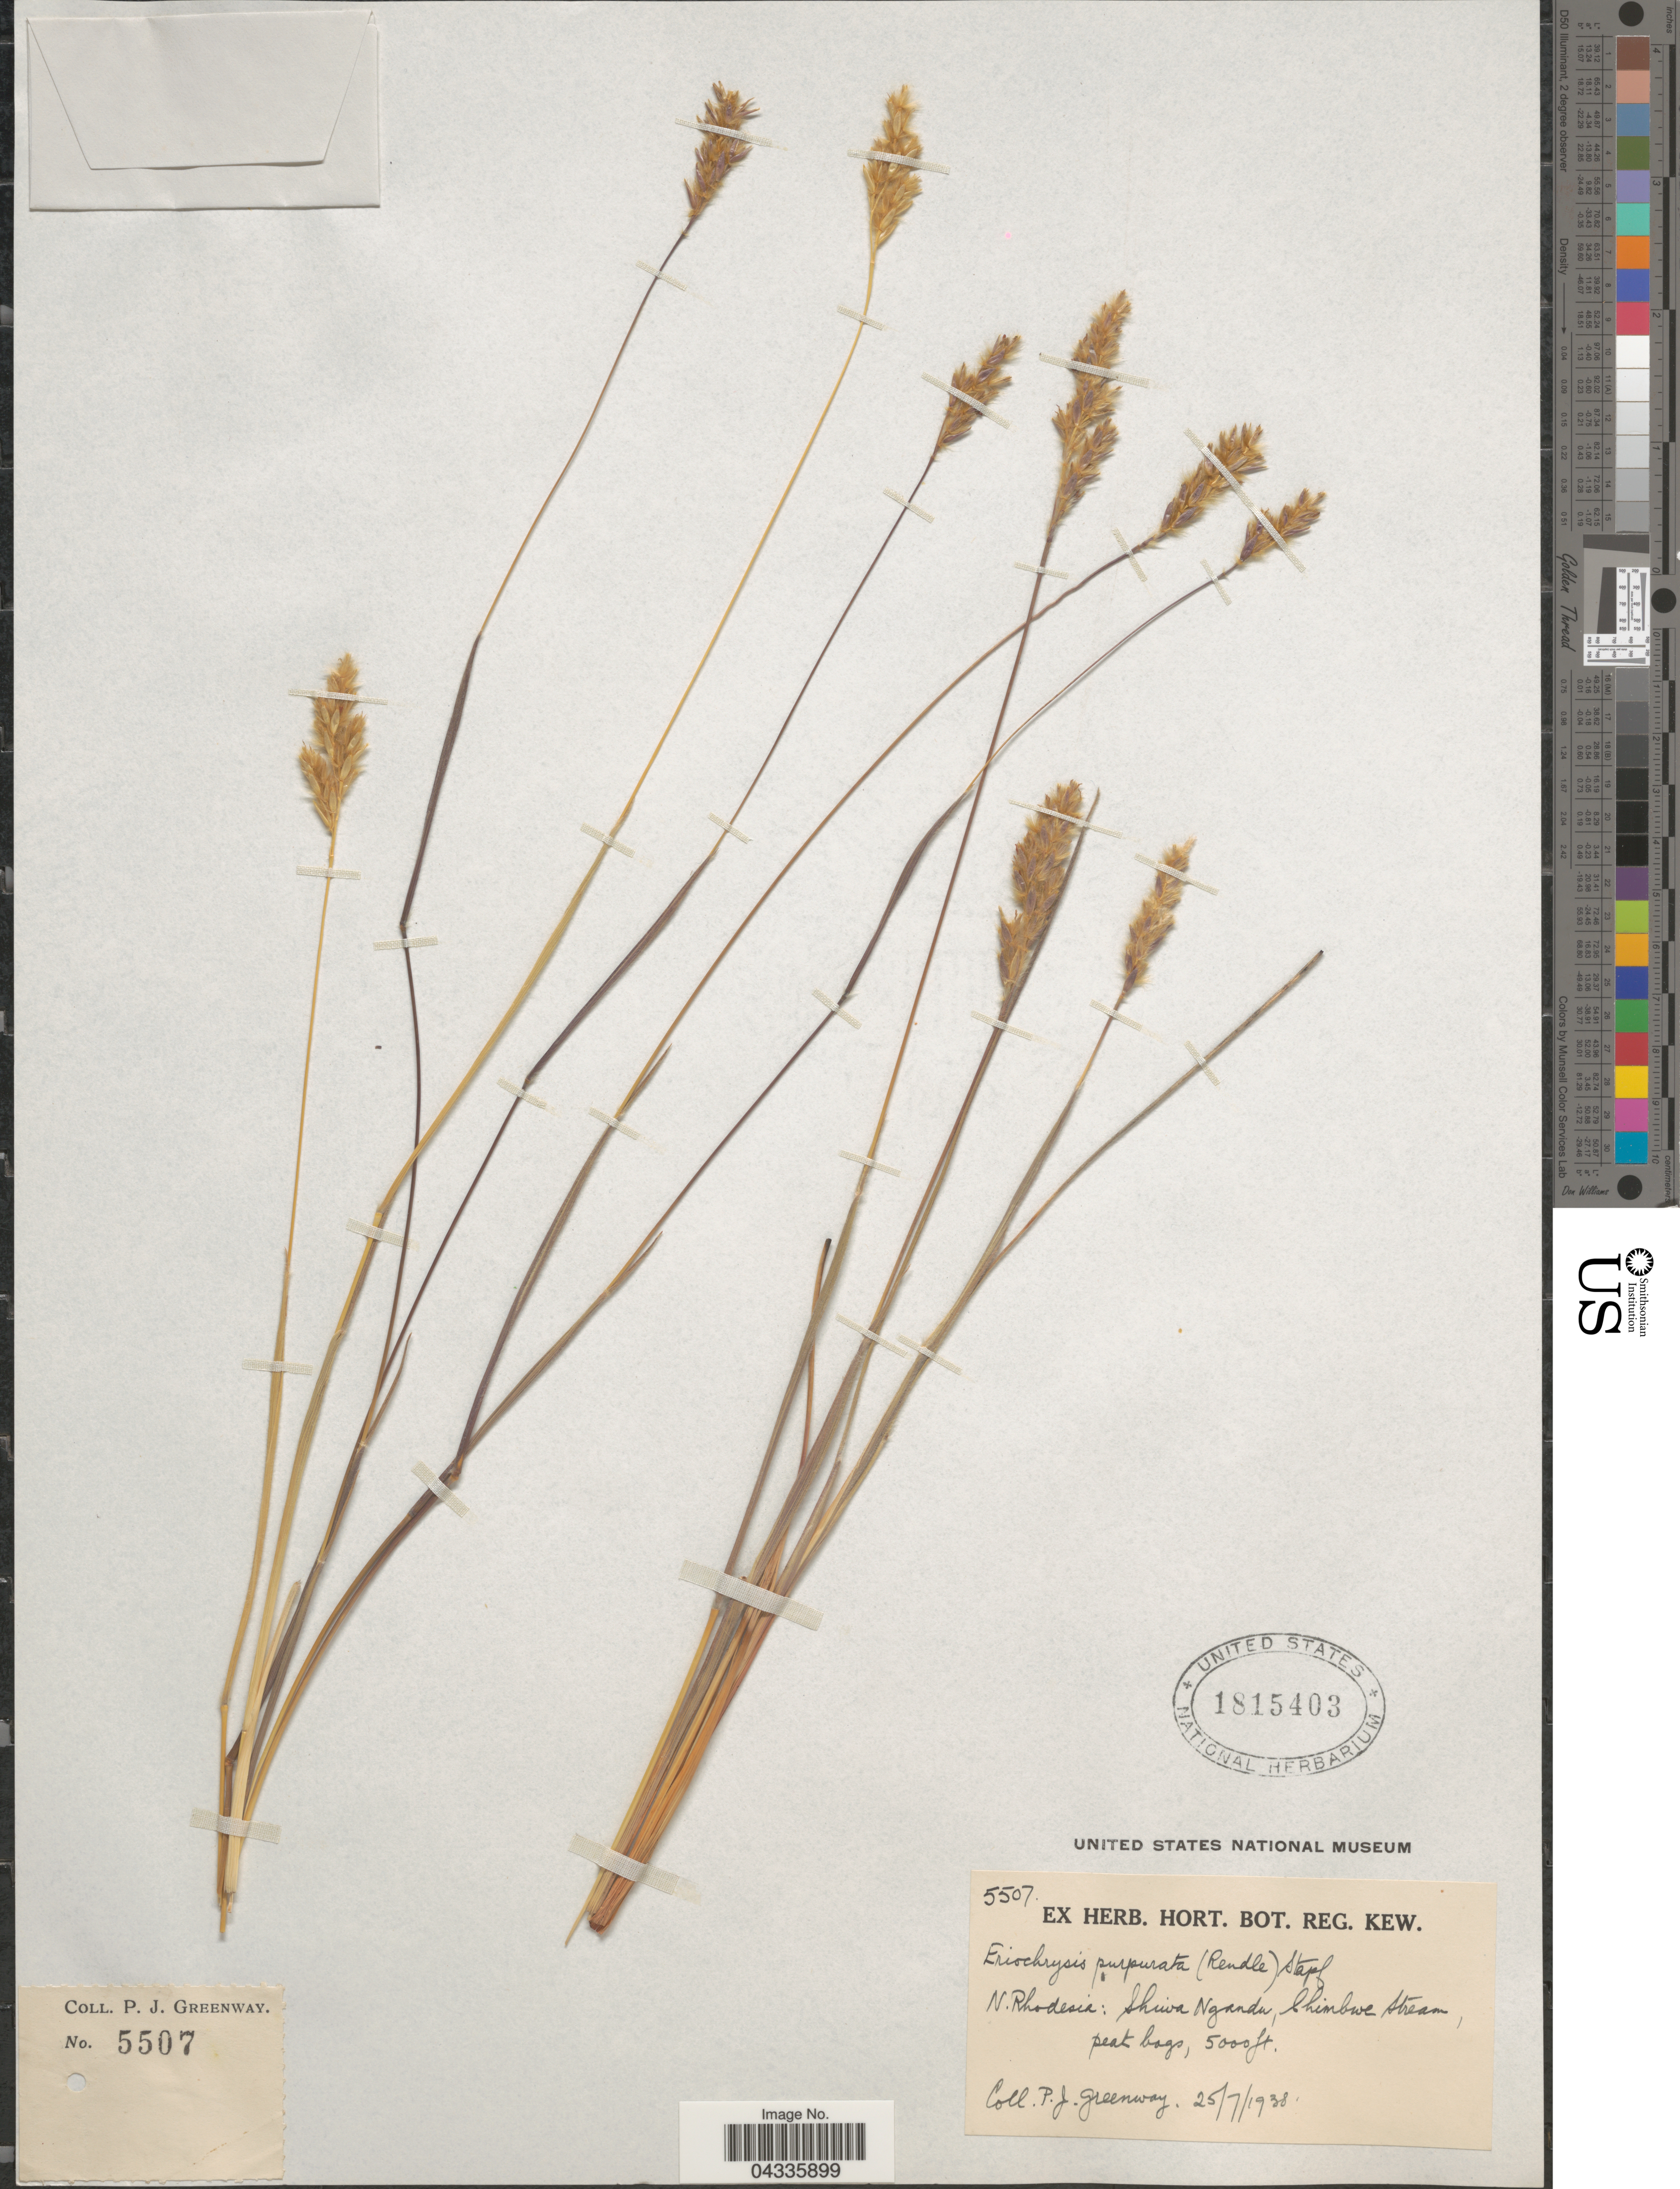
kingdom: Plantae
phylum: Tracheophyta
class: Liliopsida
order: Poales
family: Poaceae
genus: Eriochrysis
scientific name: Eriochrysis purpurata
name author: (Rendle) Stapf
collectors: P. J. Greenway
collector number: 5507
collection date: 1938-07-25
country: Zambia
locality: N. Rhodesia: Shiwa Ngandu, Chimbwe Stream.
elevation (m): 1524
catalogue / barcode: US 1815403